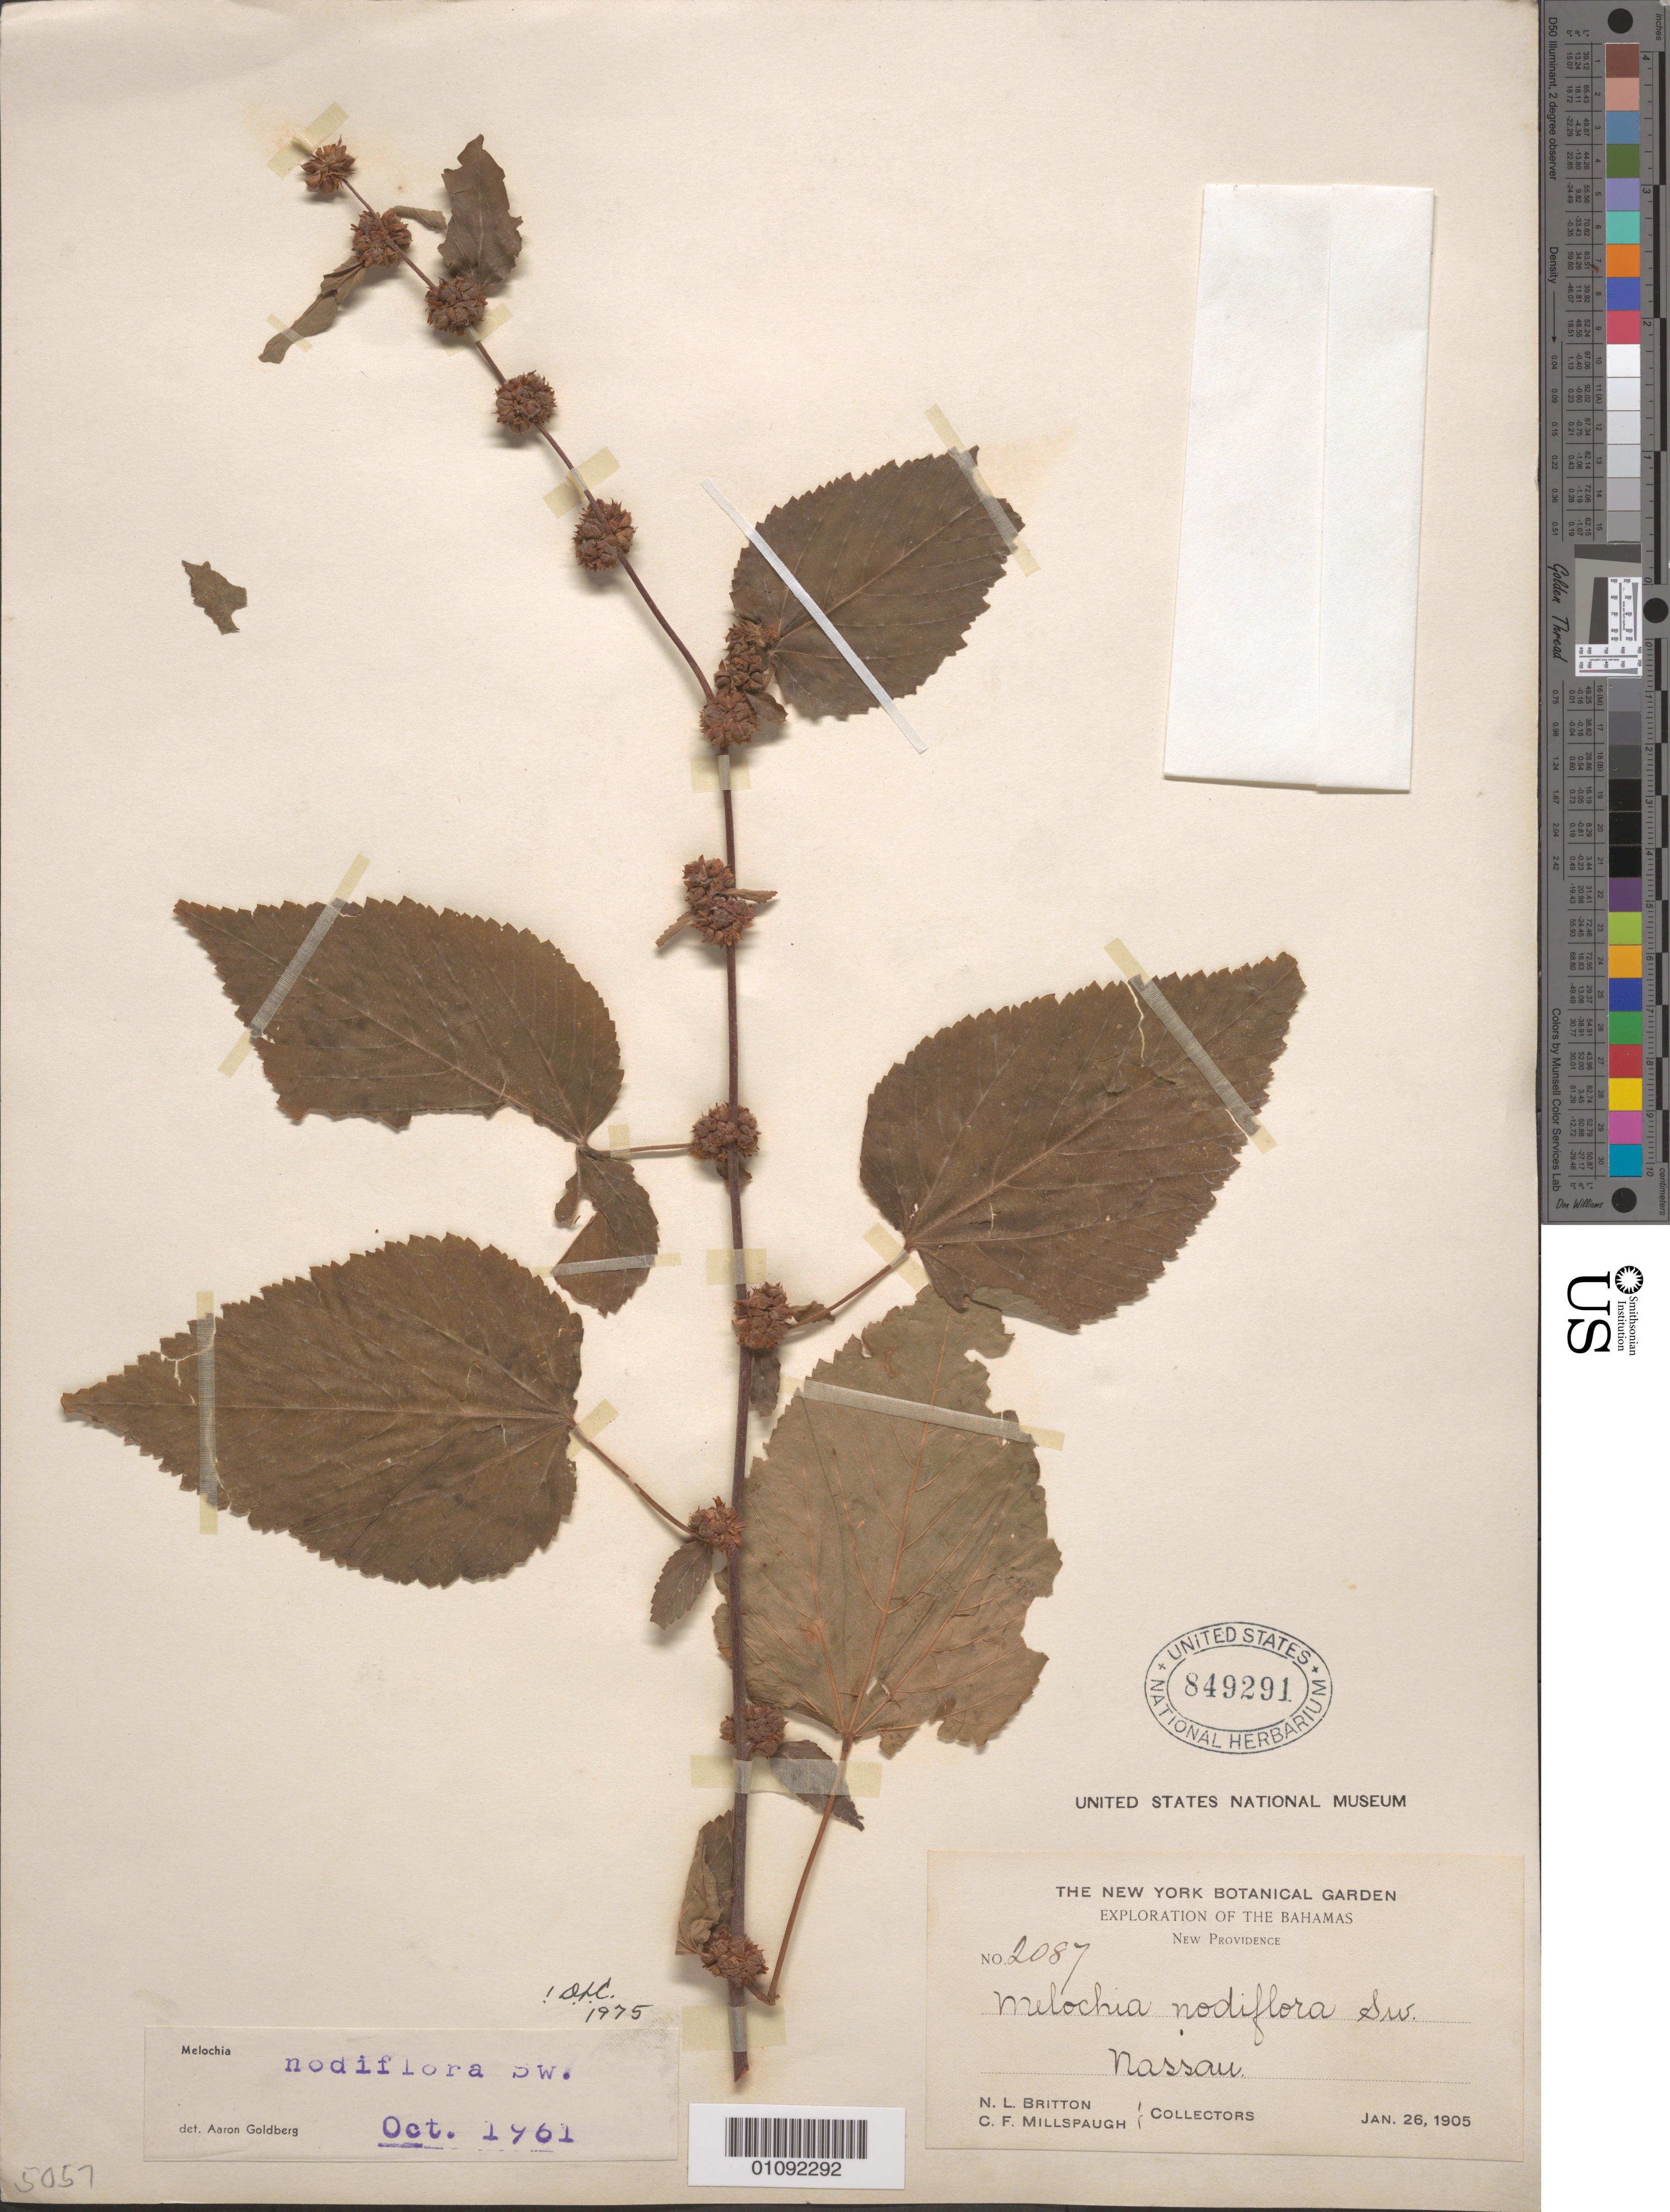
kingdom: Plantae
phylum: Tracheophyta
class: Magnoliopsida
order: Malvales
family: Malvaceae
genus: Melochia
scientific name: Melochia nodiflora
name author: Sw.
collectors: N. Britton & C. F. Millspaugh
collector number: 2087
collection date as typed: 26 Jan 1905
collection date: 1905-01-26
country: Bahamas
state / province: New Providence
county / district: Nassau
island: New Providence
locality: Nassau, New Providence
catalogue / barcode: US 849291